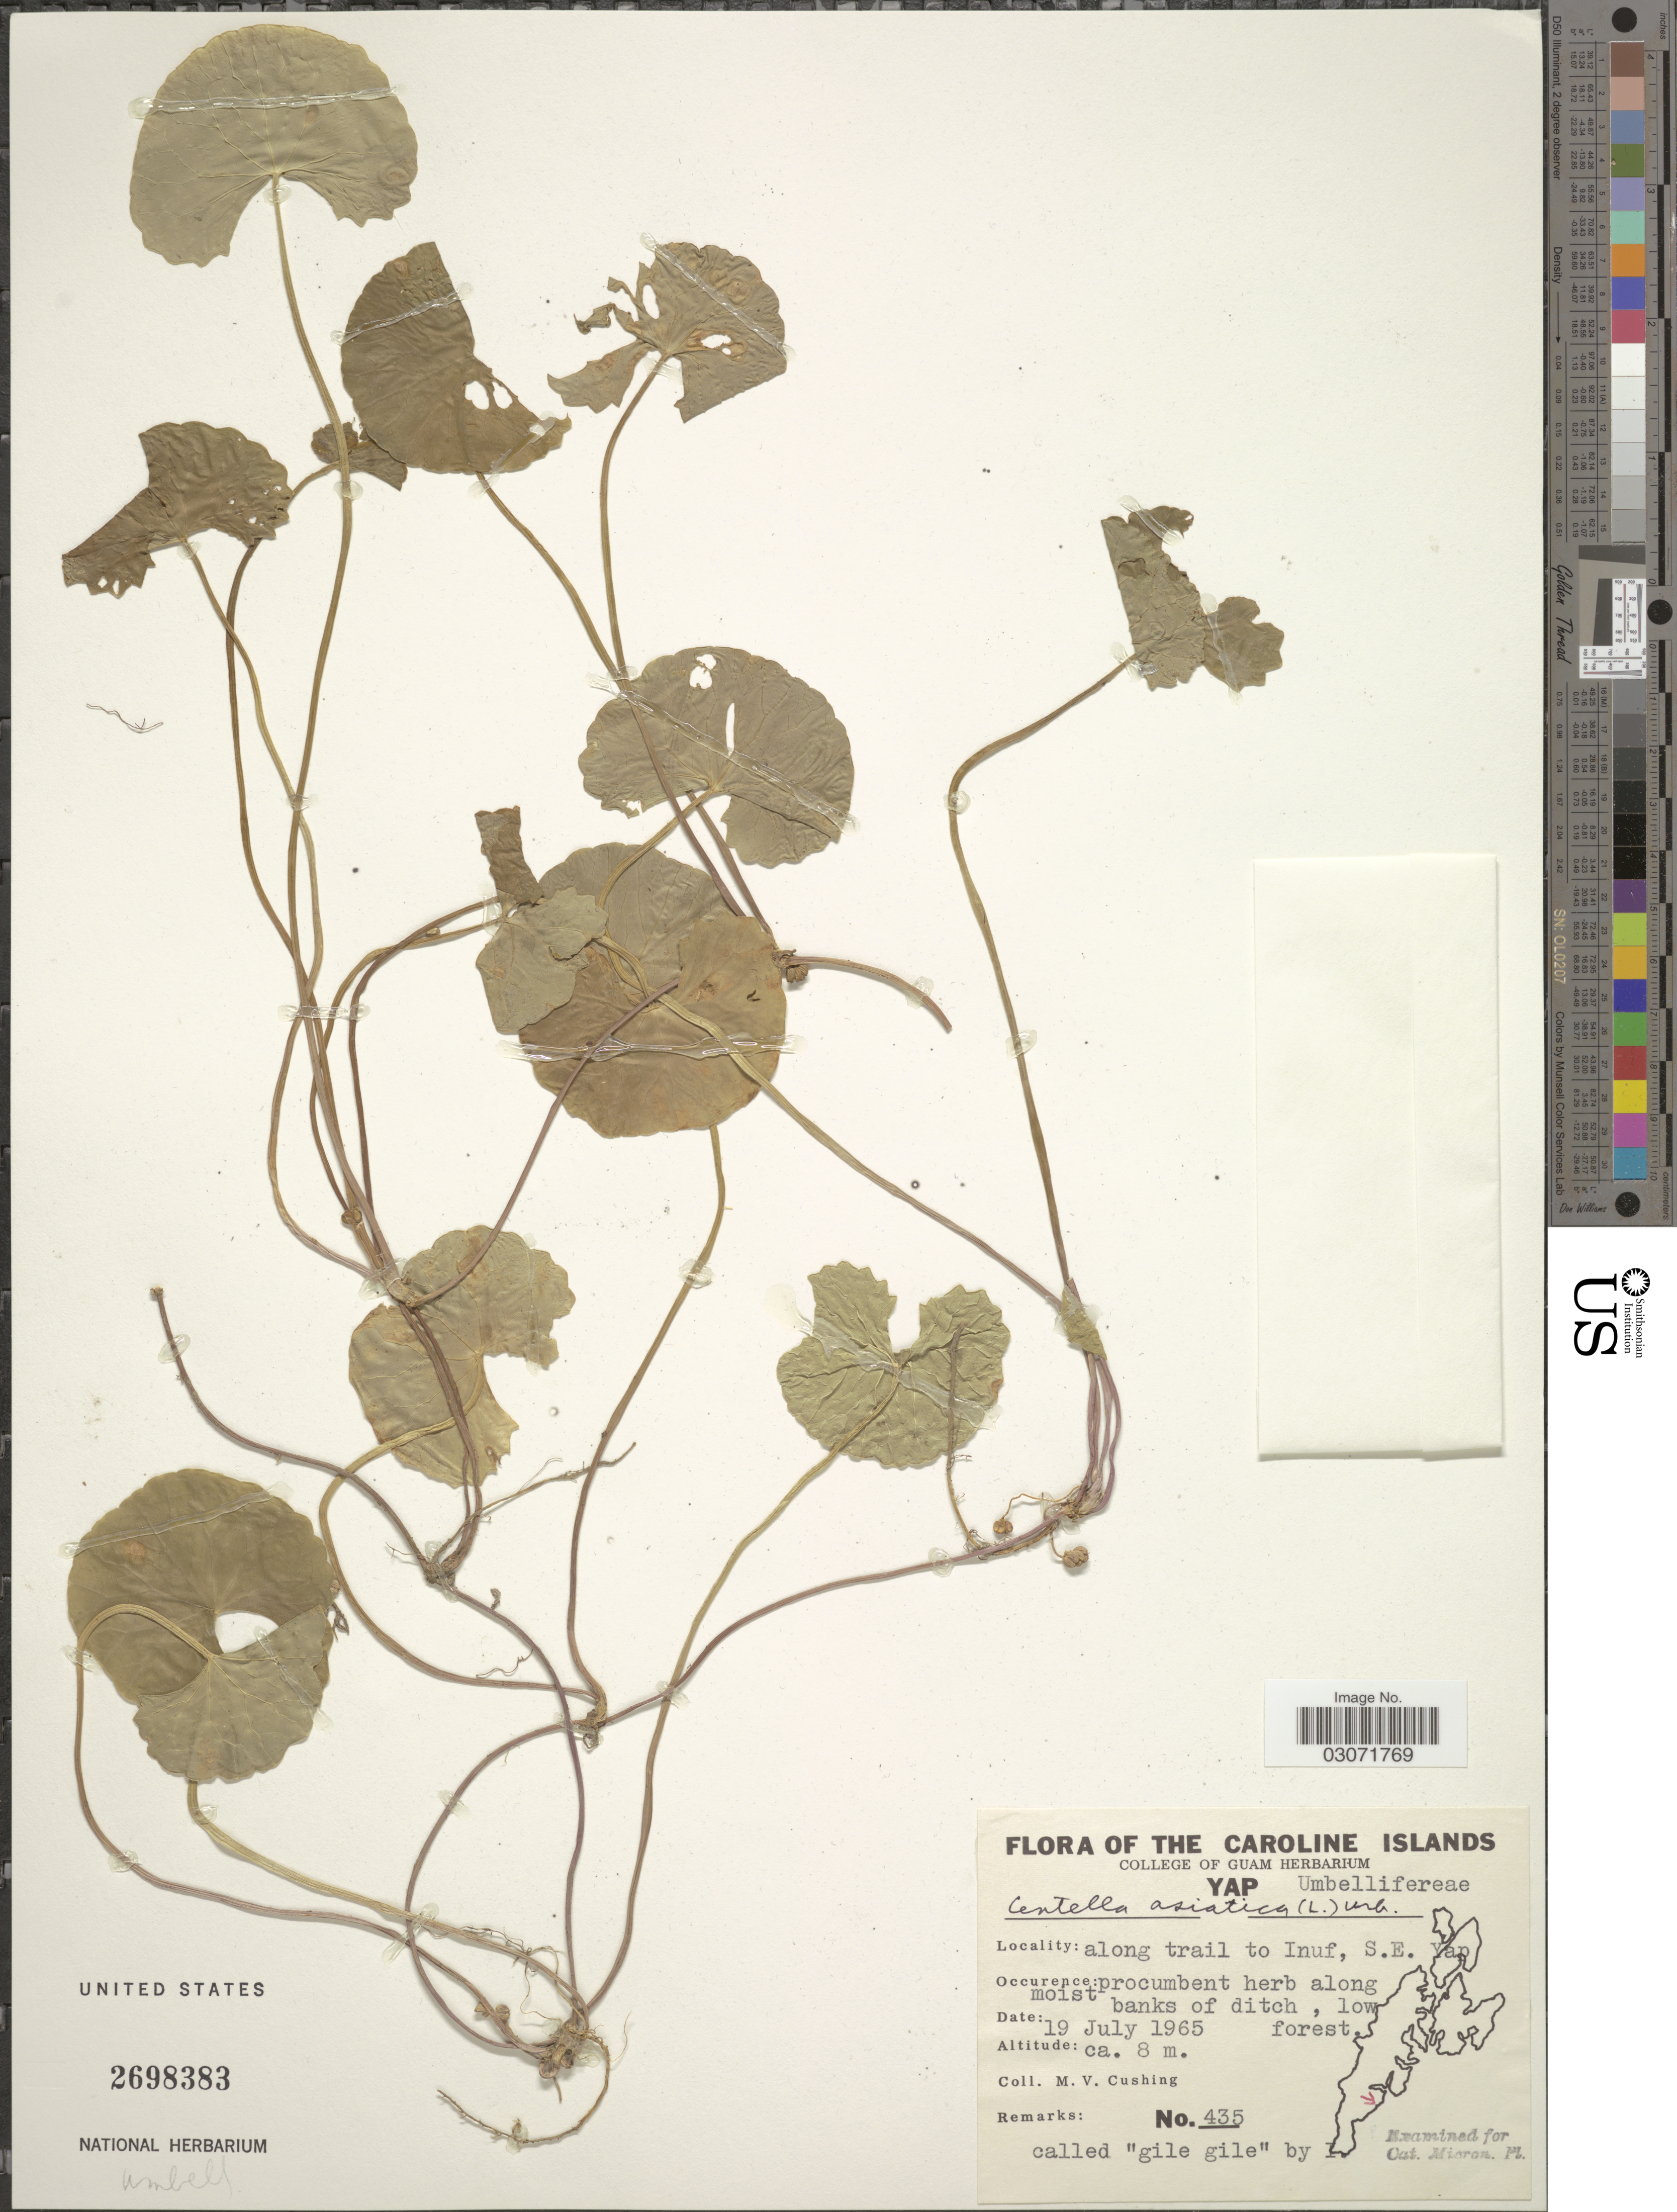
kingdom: Plantae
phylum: Tracheophyta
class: Magnoliopsida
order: Apiales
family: Apiaceae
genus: Centella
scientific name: Centella asiatica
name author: (L.) Urb.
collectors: M. V. Cushing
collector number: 435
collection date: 1965-07-19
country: Micronesia, Federated States of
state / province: Yap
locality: The Caroline Islands. Along trail to Inuf, S.E. Yap.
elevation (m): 8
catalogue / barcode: US 2698383